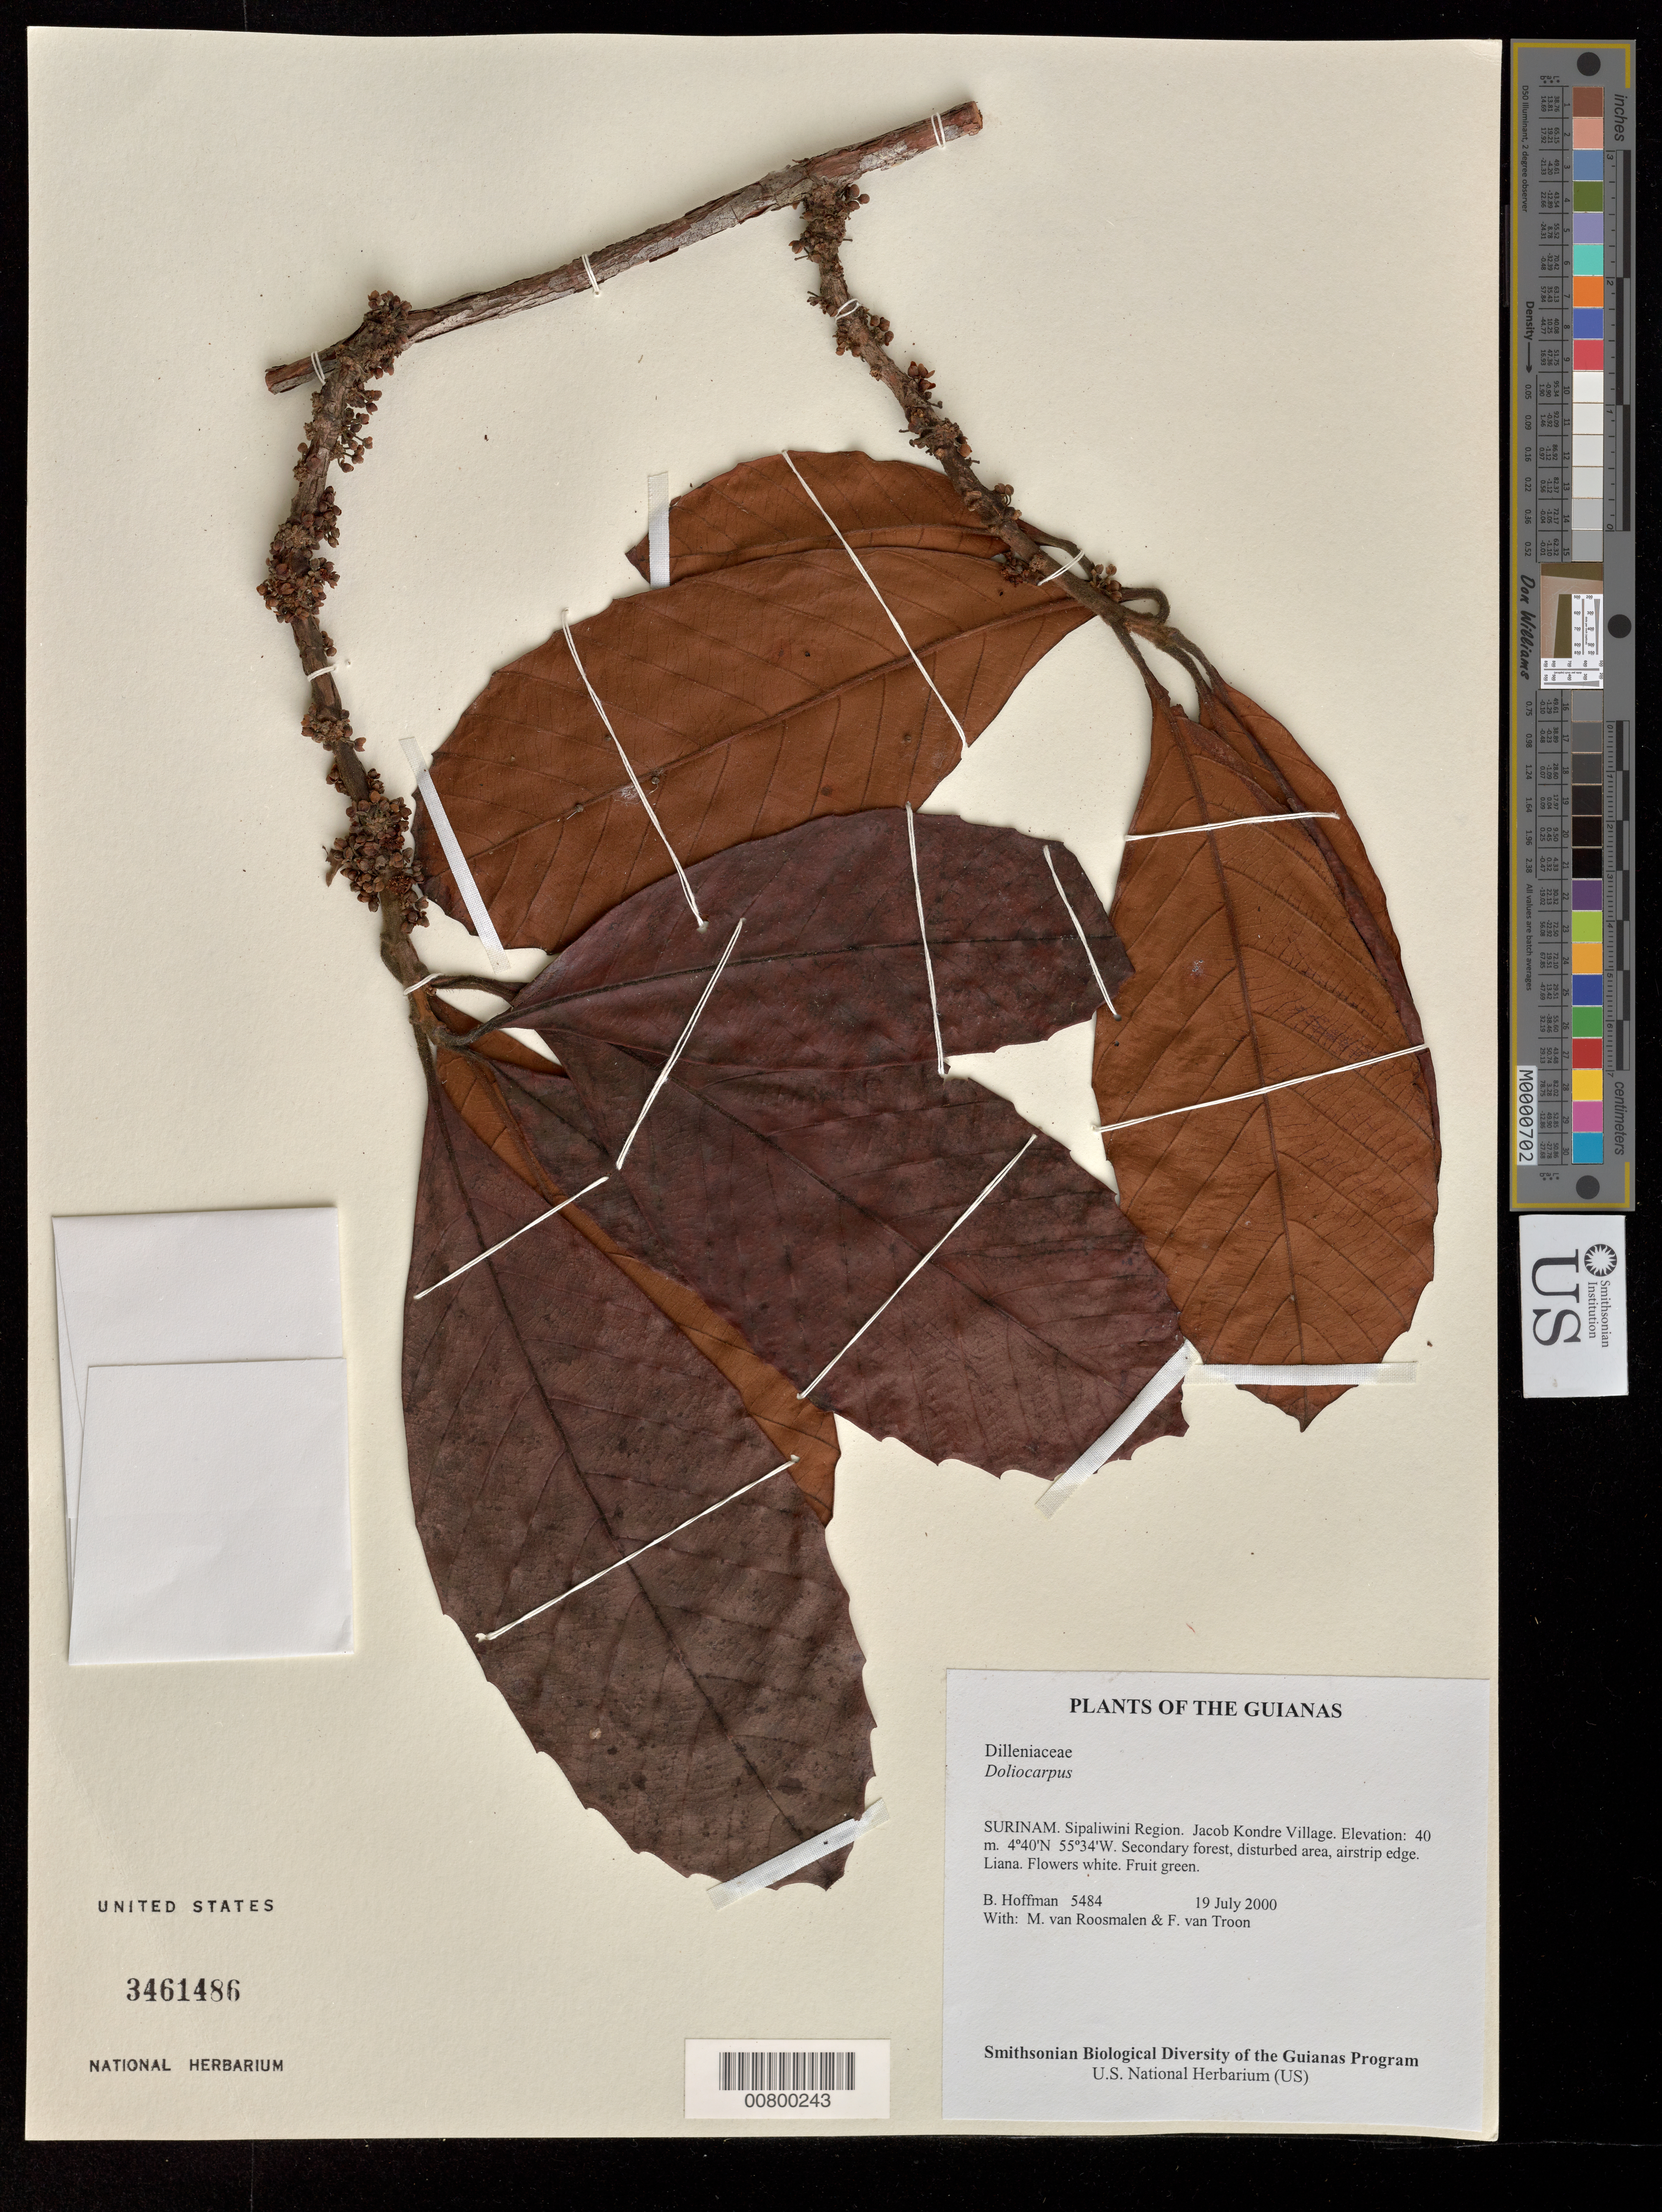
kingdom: Plantae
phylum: Tracheophyta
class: Magnoliopsida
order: Dilleniales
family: Dilleniaceae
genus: Doliocarpus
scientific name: Doliocarpus spathulifolius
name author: Kubitzki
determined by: Victor Longhi Monzoli, João, (BRAZIL)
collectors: B. Hoffman, M. Roosmalen & F. Van Troon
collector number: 5484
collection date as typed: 19 July 2000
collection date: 2000-07-19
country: Suriname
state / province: Sipaliwini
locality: Jacob Kondre Village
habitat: Secondary forest, disturbed area, airstrip edge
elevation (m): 40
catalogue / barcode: US 3461486